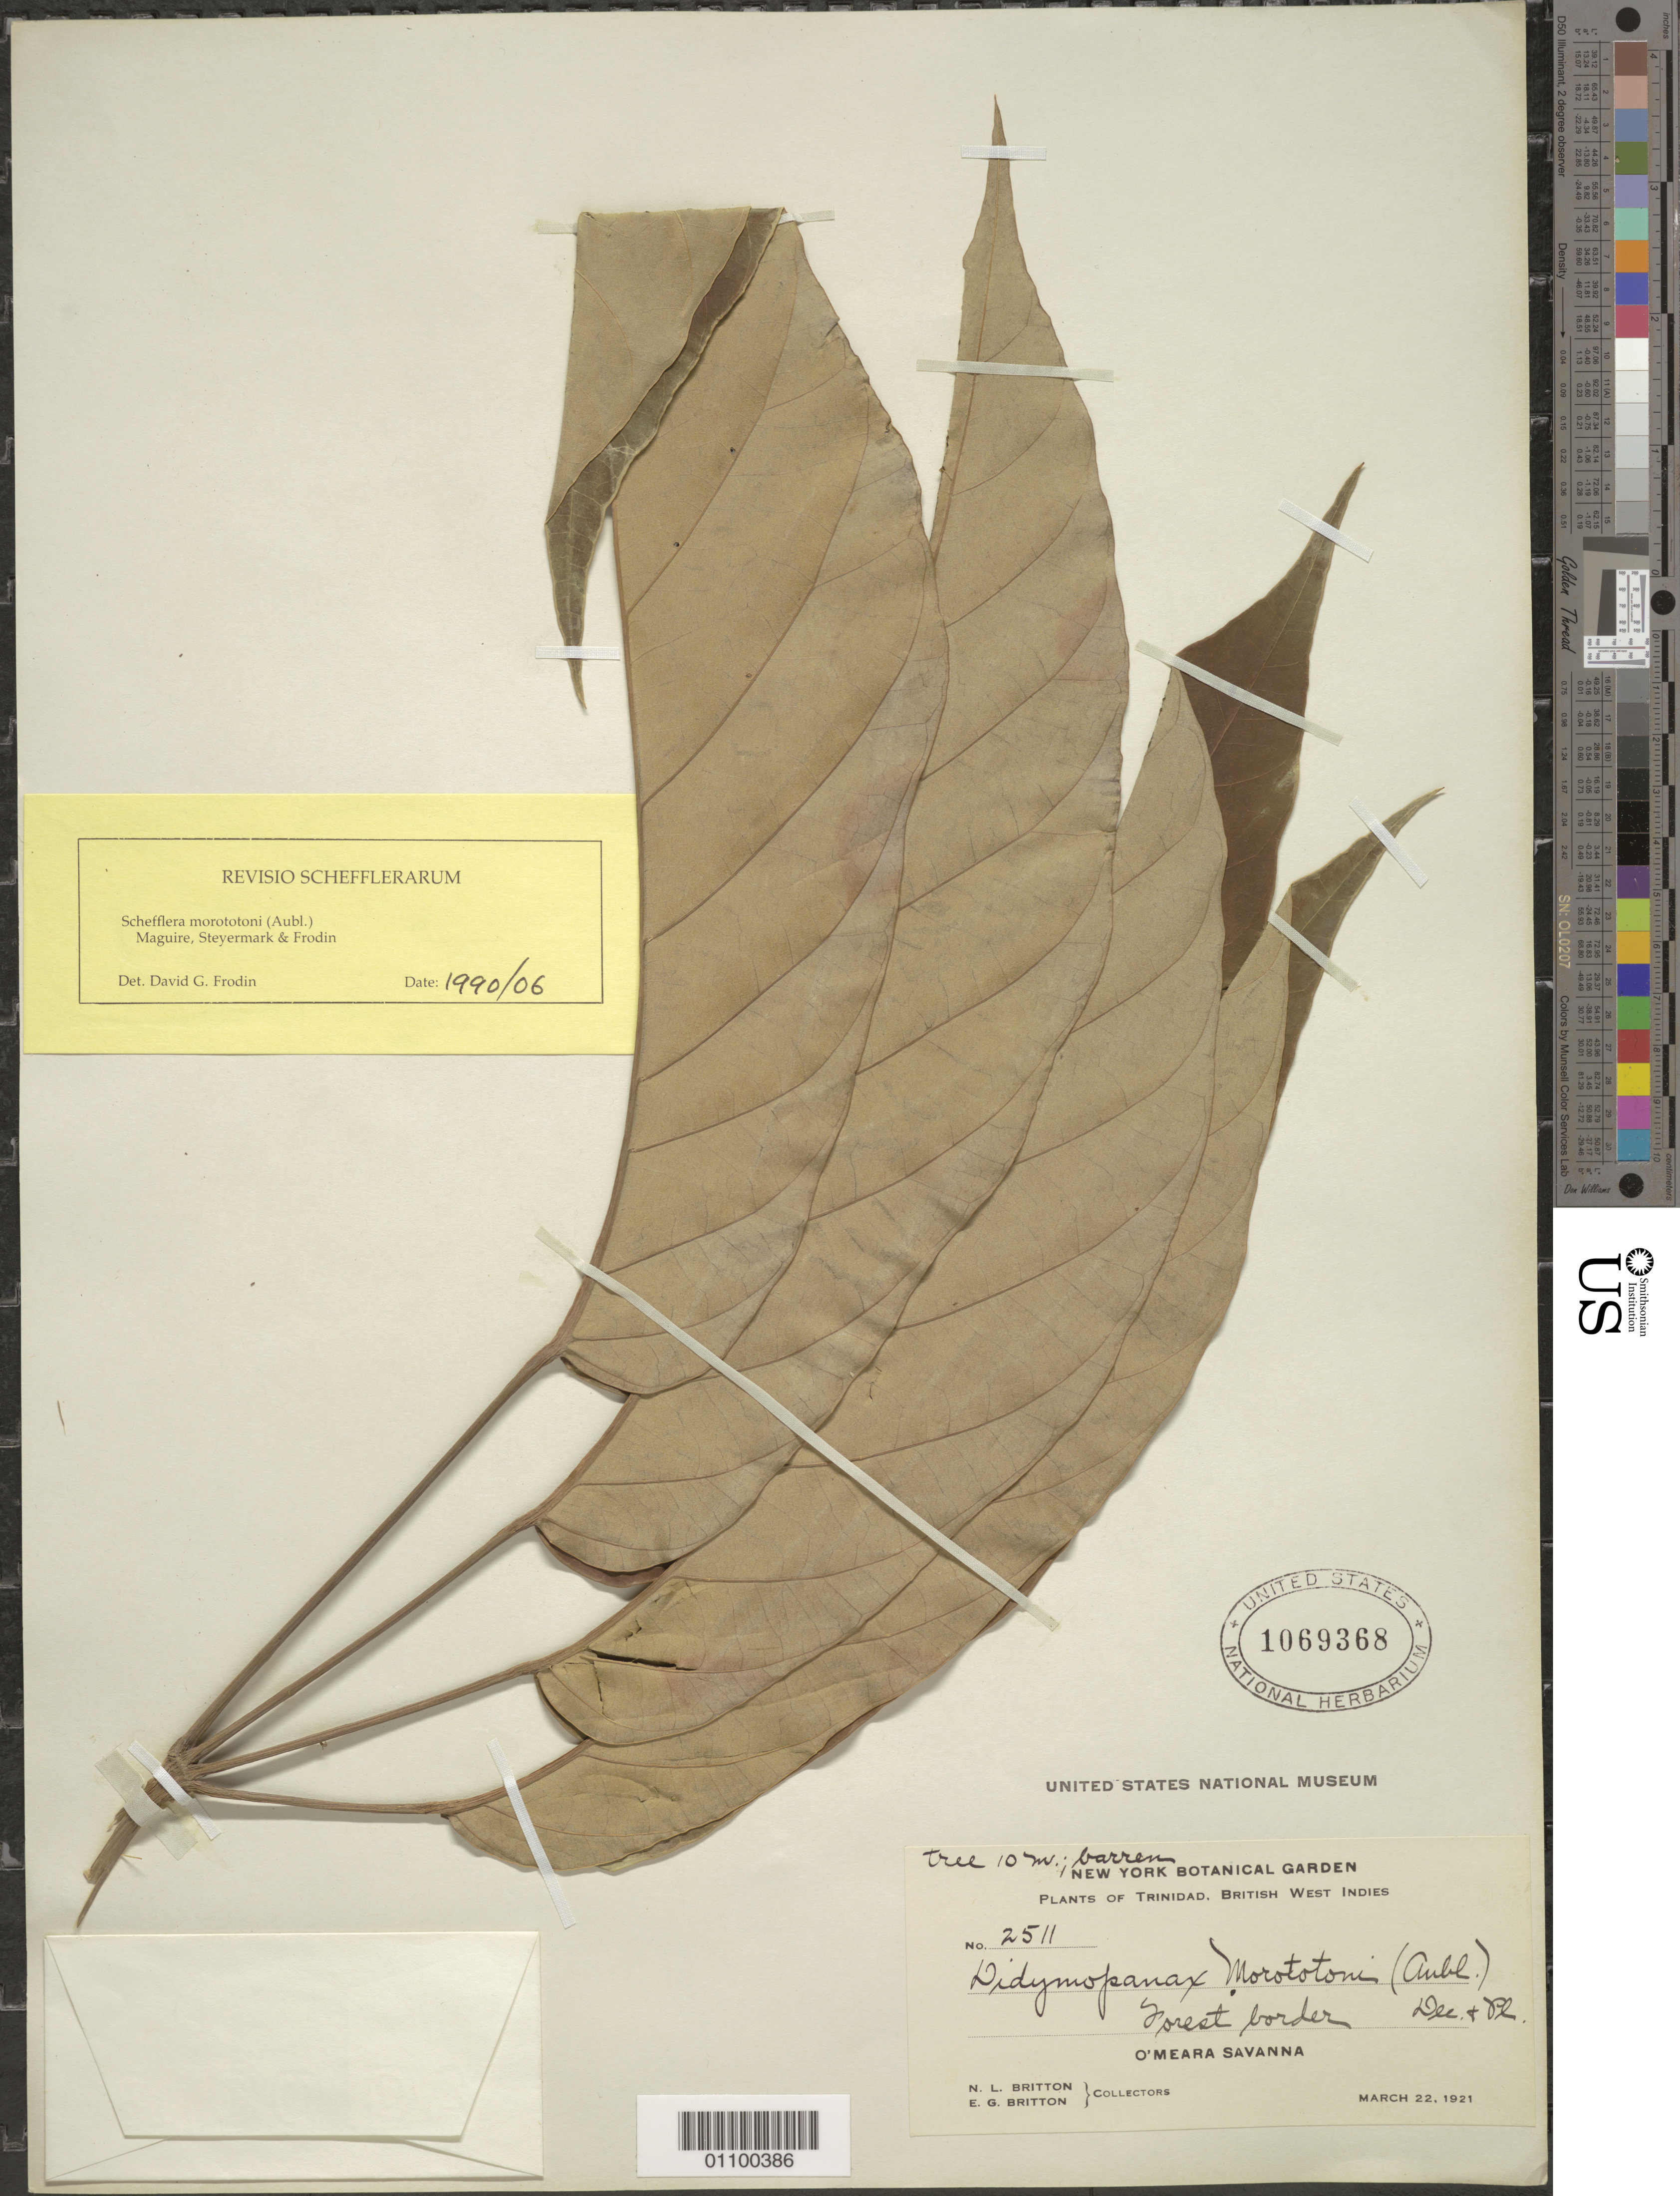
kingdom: Plantae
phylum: Tracheophyta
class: Magnoliopsida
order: Apiales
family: Araliaceae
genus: Schefflera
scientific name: Schefflera morototoni (Aubl.) Maguire, Steyerm. & Frodin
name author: (Aubl.) Maguire et al.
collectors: N. Britton & E. G. Britton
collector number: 2511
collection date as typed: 22 Mar 1921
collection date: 1921-03-22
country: Trinidad and Tobago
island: Trinidad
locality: O'Meara Savanna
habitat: forest border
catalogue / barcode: US 1069368